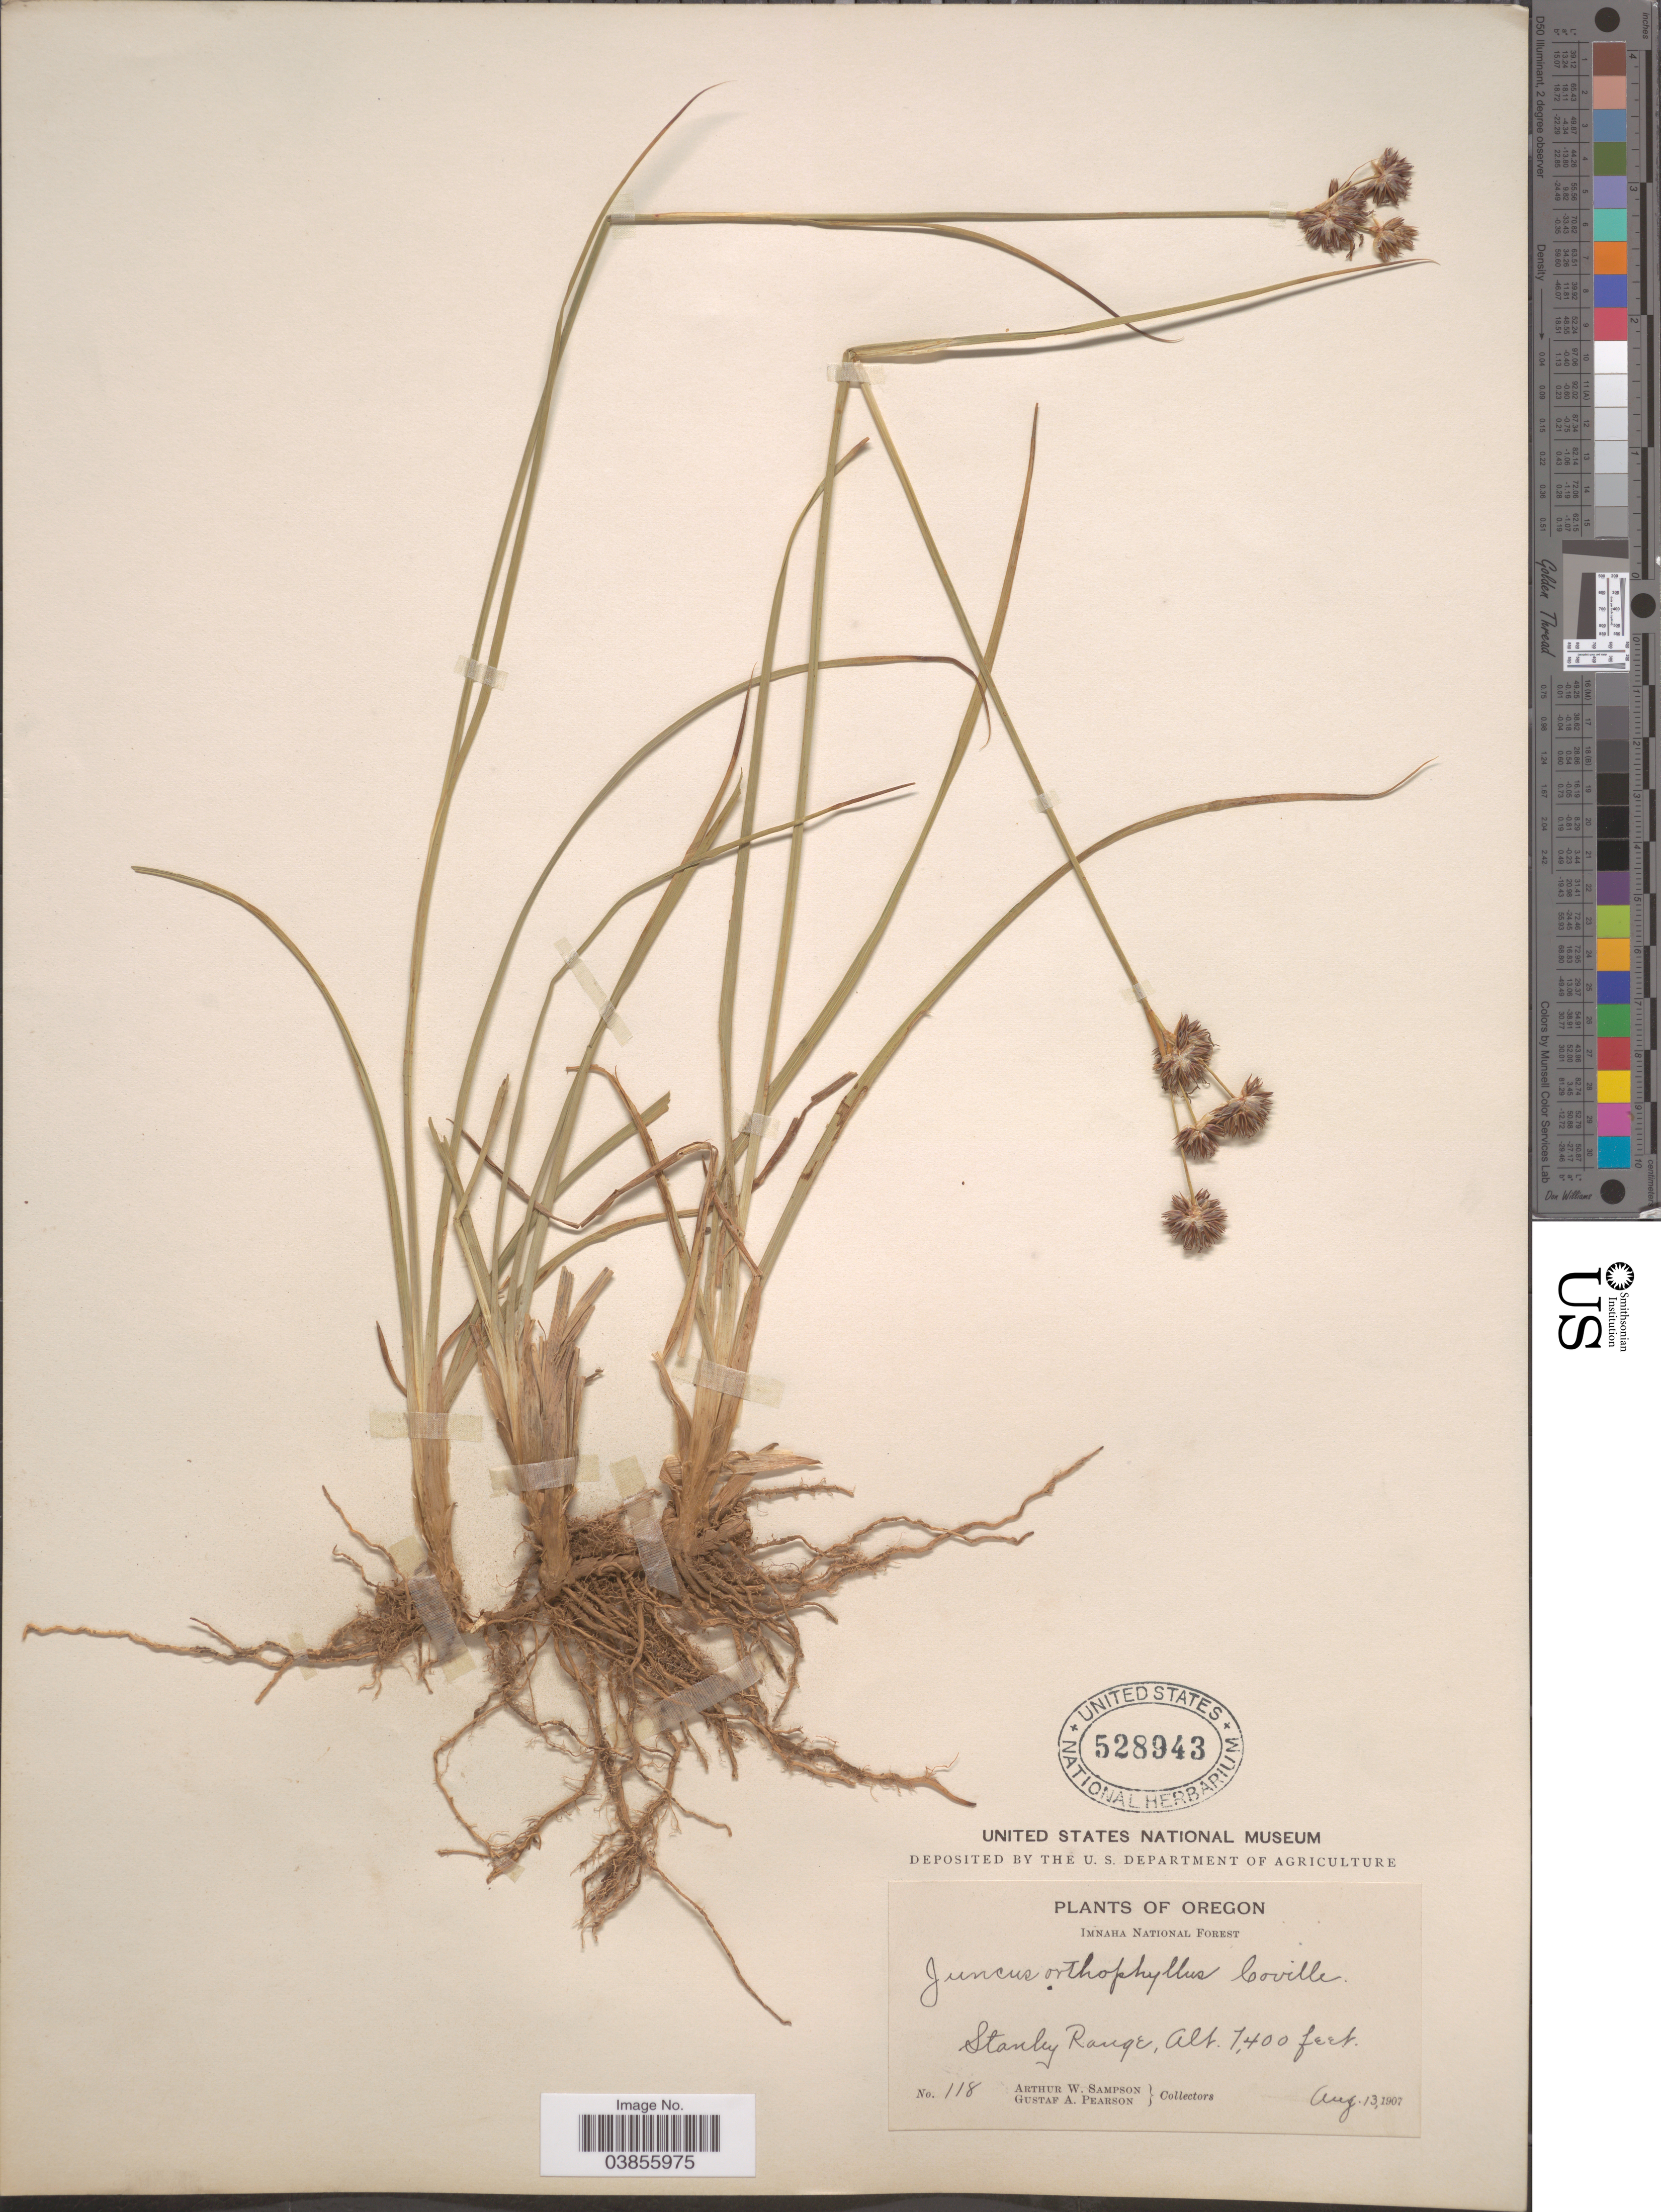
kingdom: Plantae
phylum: Tracheophyta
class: Liliopsida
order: Poales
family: Juncaceae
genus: Juncus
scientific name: Juncus orthophyllus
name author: Coville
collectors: A. Sampson & G. Pearson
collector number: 118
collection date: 1907-08-13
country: United States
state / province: Oregon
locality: Imnaha National Forest. Stanley Range.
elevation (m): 2256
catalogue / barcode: US 528943